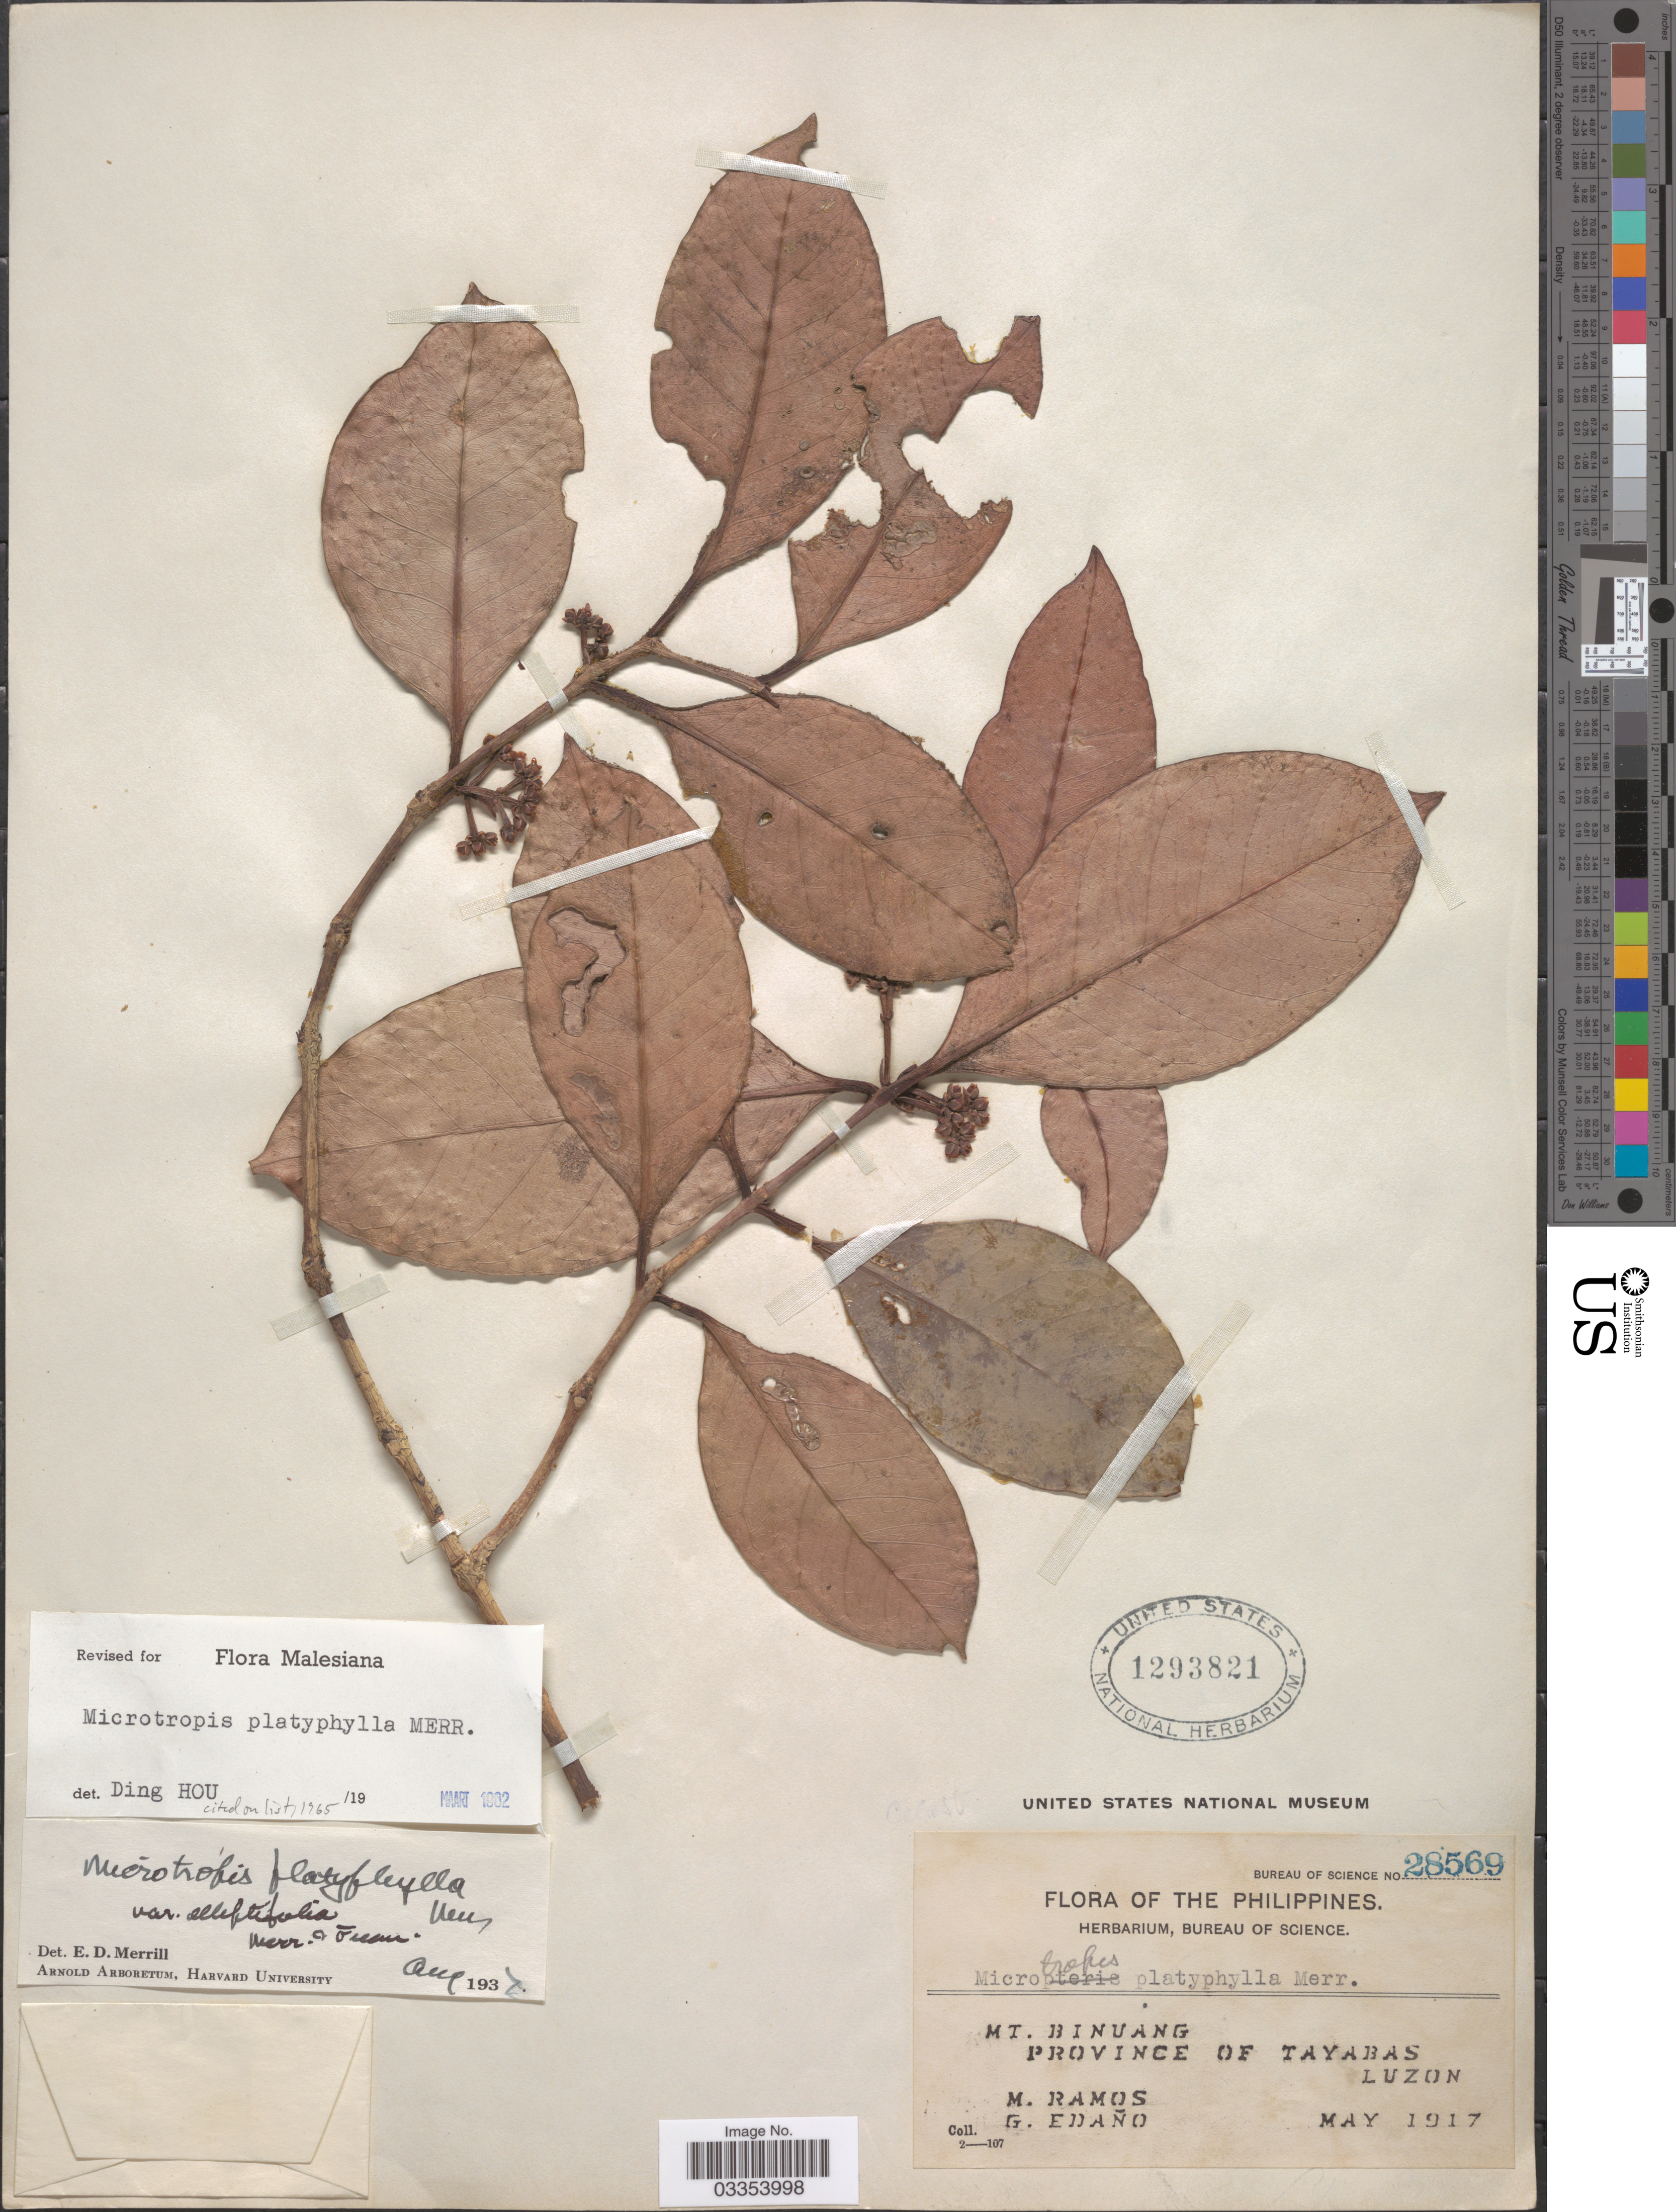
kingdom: Plantae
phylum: Tracheophyta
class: Magnoliopsida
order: Celastrales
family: Celastraceae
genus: Microtropis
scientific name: Microtropis platyphylla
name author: Merr.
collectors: M. Ramos & G. Edaño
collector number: Bureau of Science 28569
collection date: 1917-05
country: Philippines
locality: Mt. Binuang. Province of Tayabas. Luzon.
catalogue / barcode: US 1293821